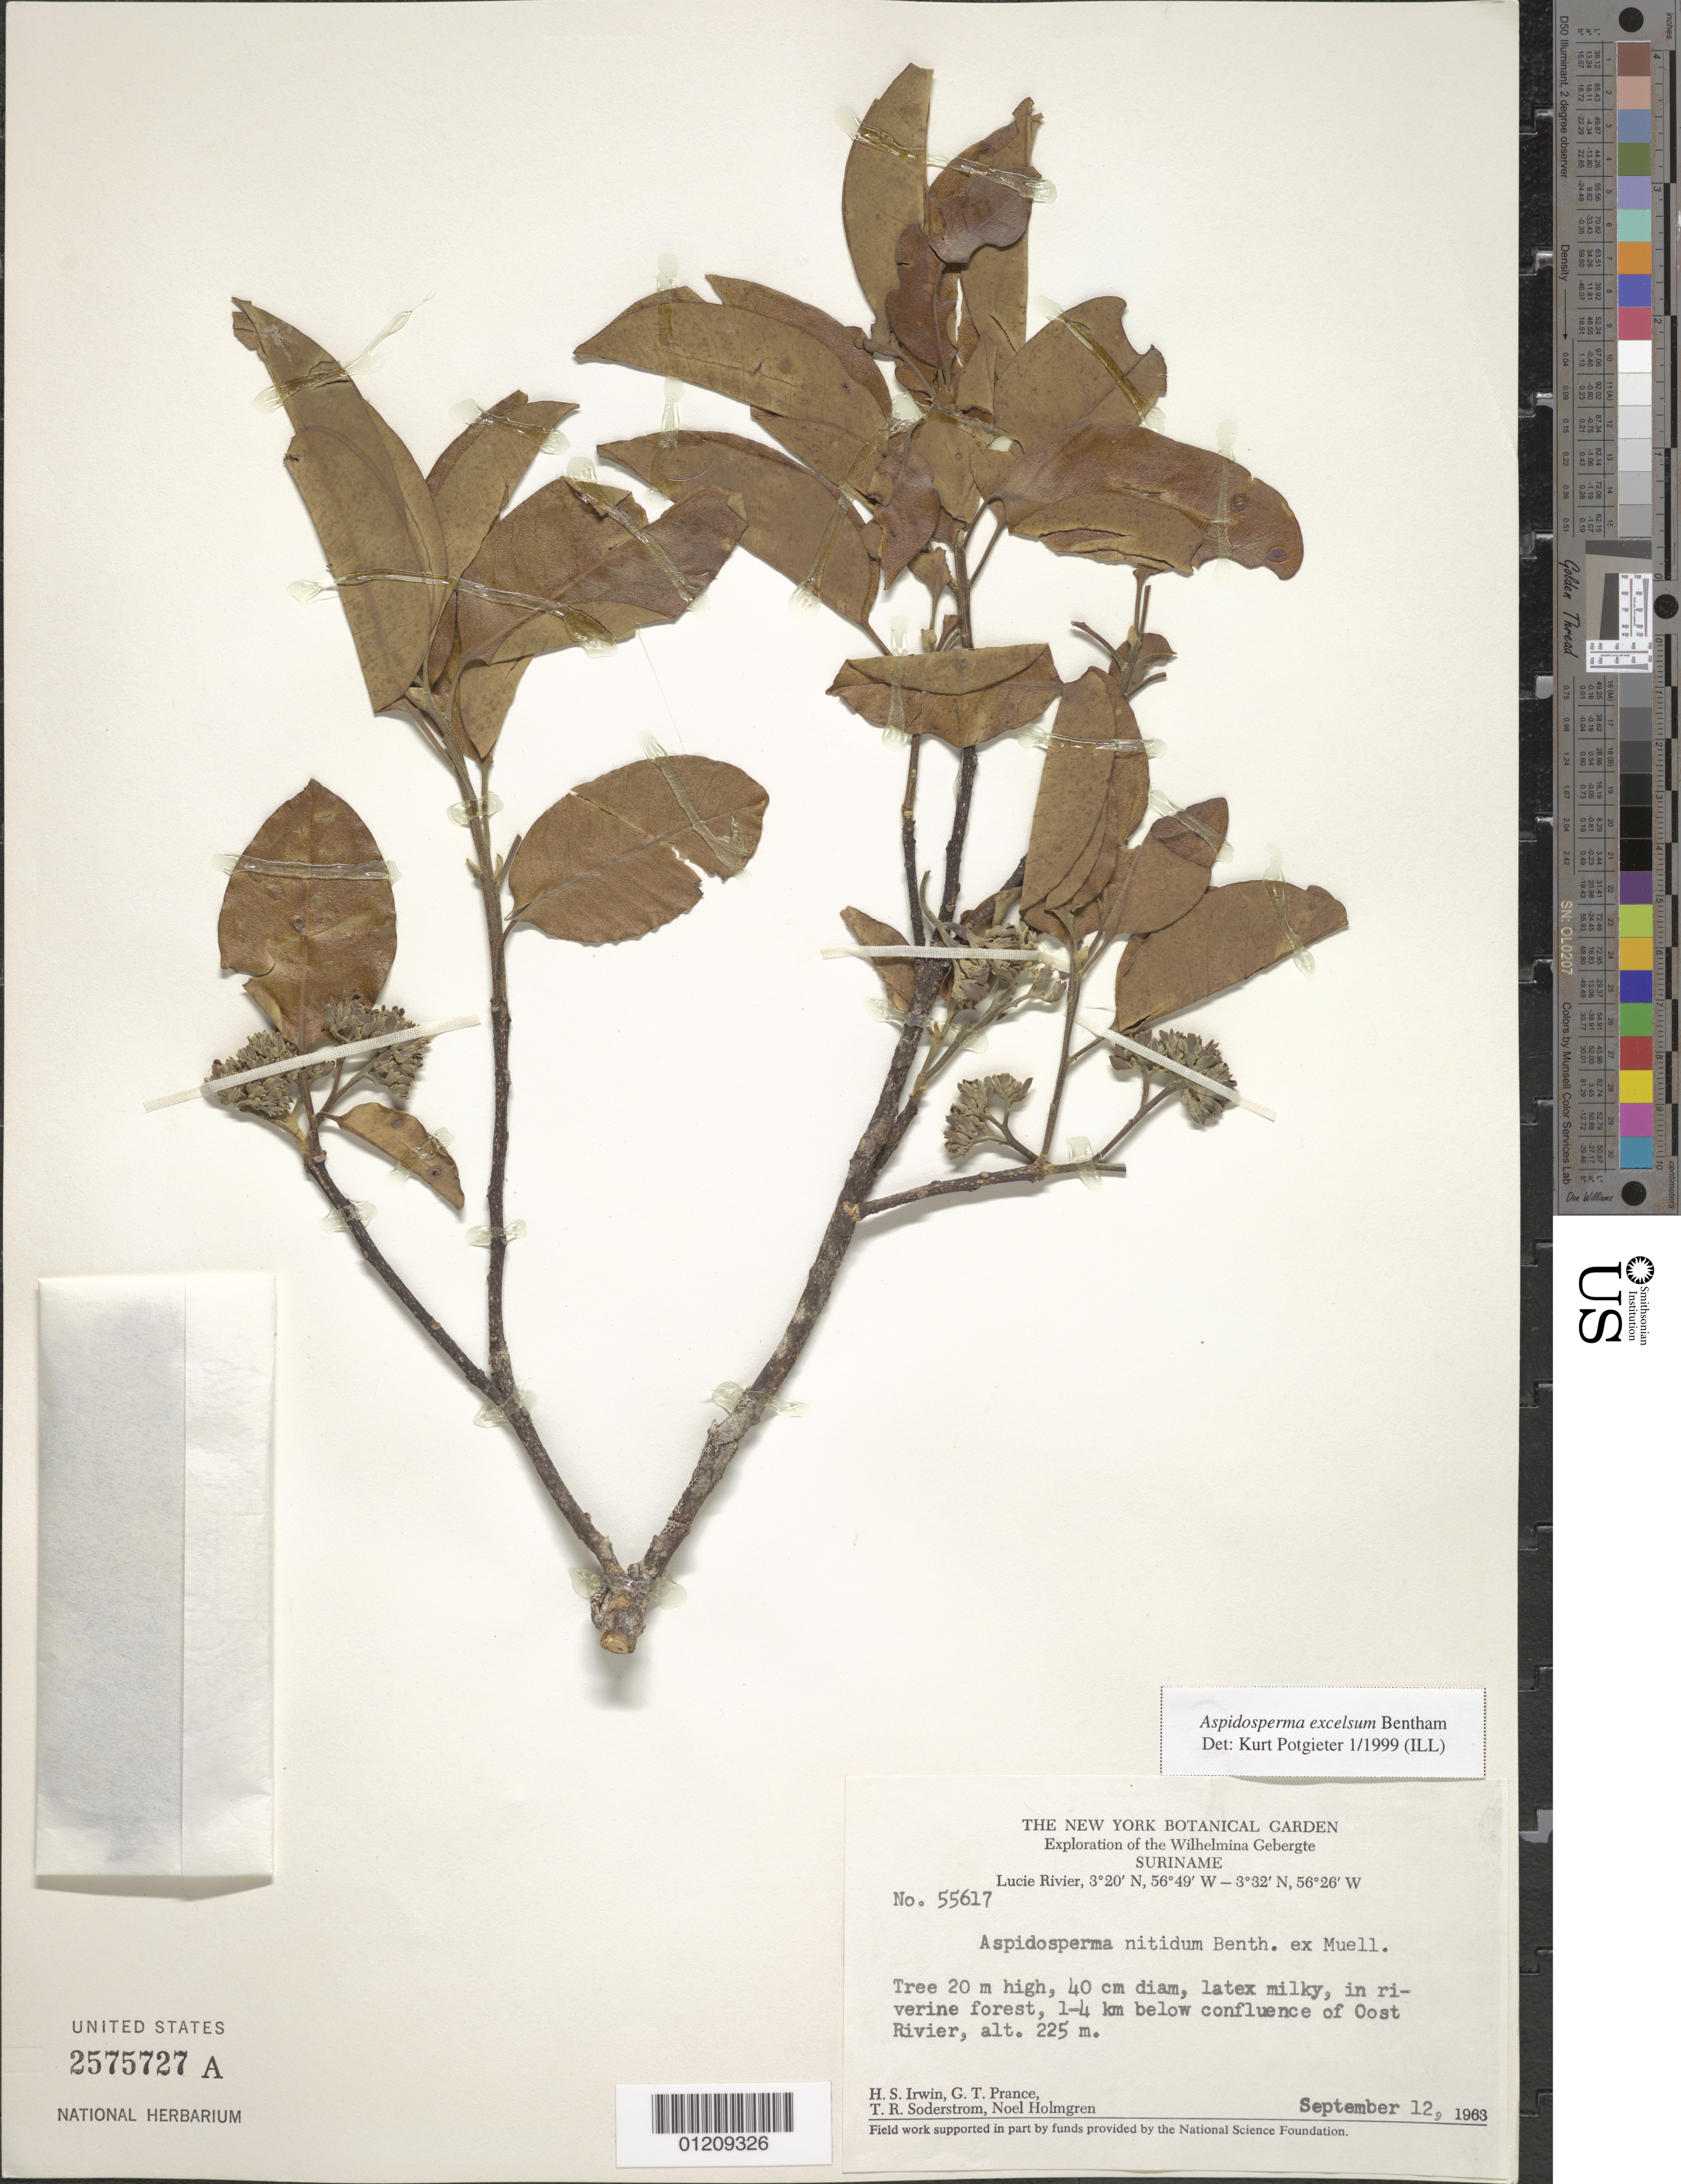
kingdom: Plantae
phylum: Tracheophyta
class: Magnoliopsida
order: Gentianales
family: Apocynaceae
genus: Aspidosperma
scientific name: Aspidosperma excelsum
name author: Benth.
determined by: Potgieter, K.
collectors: H. Irwin, G. T. Prance, T. R. Soderstrom & N. H. Holmgren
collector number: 55617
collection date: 1963-09-12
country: Suriname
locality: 104 km below confluence of Oost Rivier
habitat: Riverine forest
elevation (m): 225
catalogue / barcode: US 2575727A